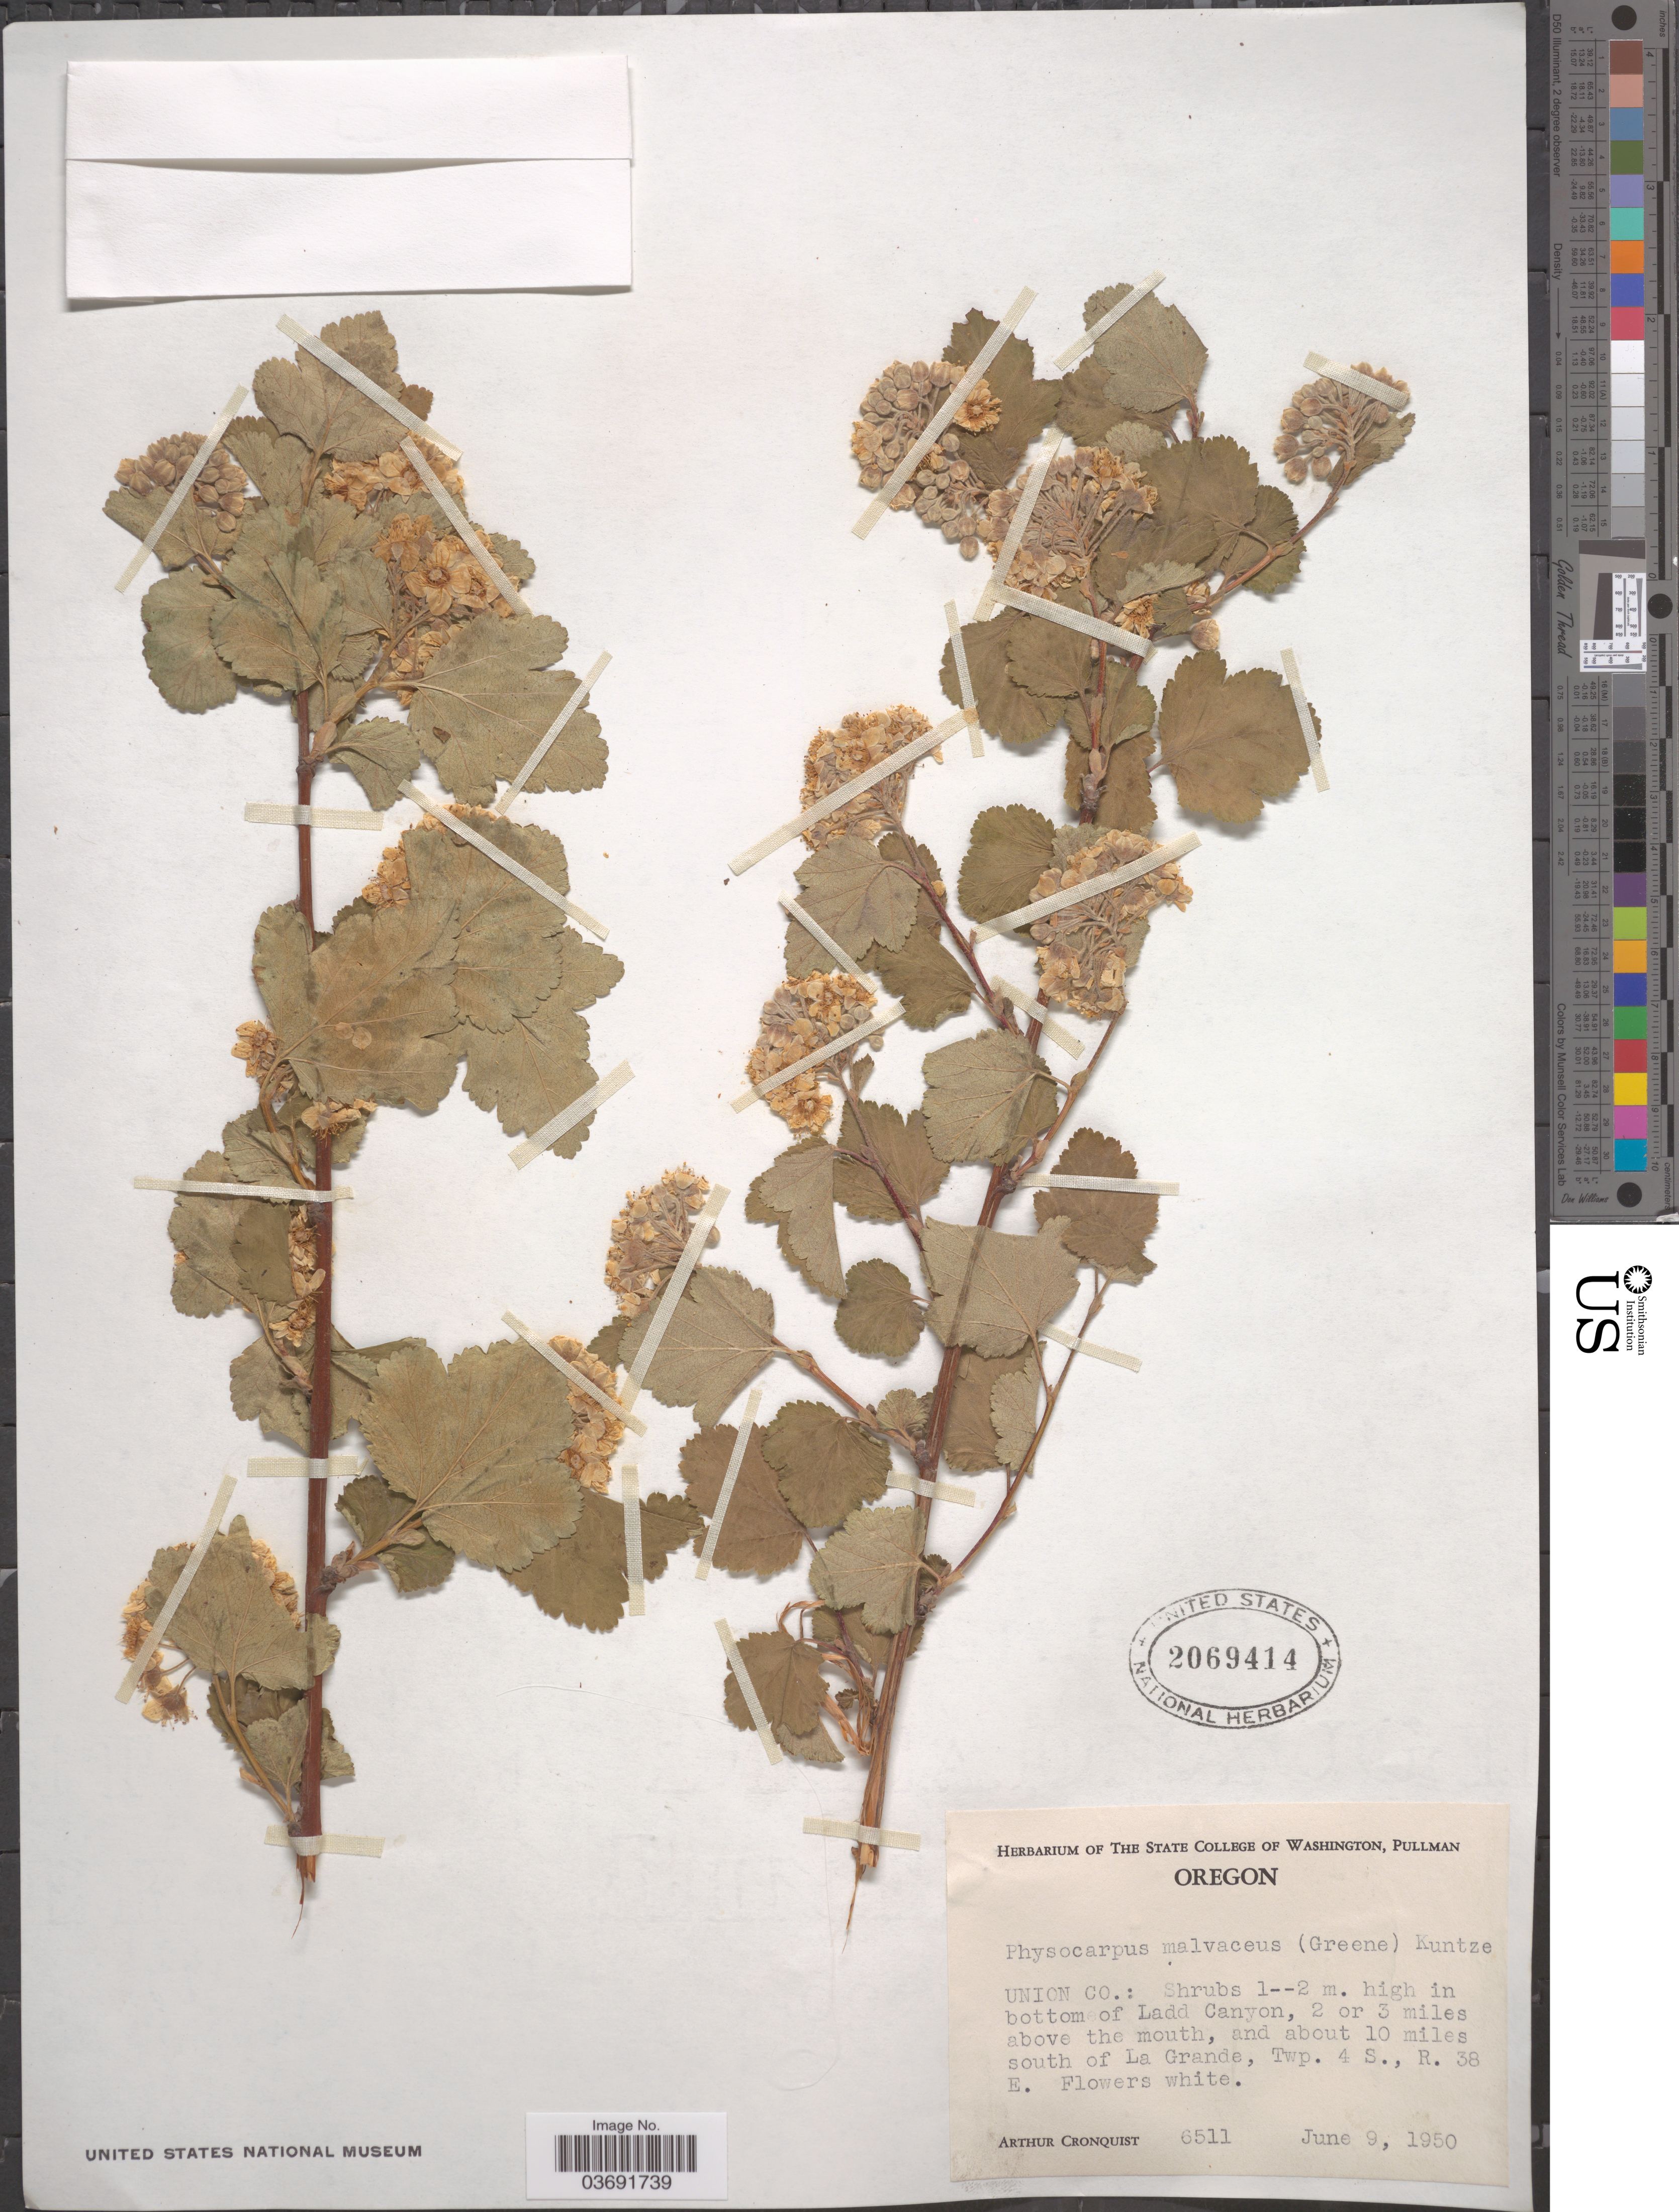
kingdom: Plantae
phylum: Tracheophyta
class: Magnoliopsida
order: Rosales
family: Rosaceae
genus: Physocarpus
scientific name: Physocarpus monogynus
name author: (Torr.) J.M. Coult.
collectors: A. J. Cronquist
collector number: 6511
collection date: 1950-06-09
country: United States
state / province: Oregon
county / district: Union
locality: Union Co.: in bottom of Ladd Canyon, 2 or 3 miles above the mouth, and about 10 miles south of La Grande, Twp. 4 S., R. 38 E.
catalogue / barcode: US 2069414